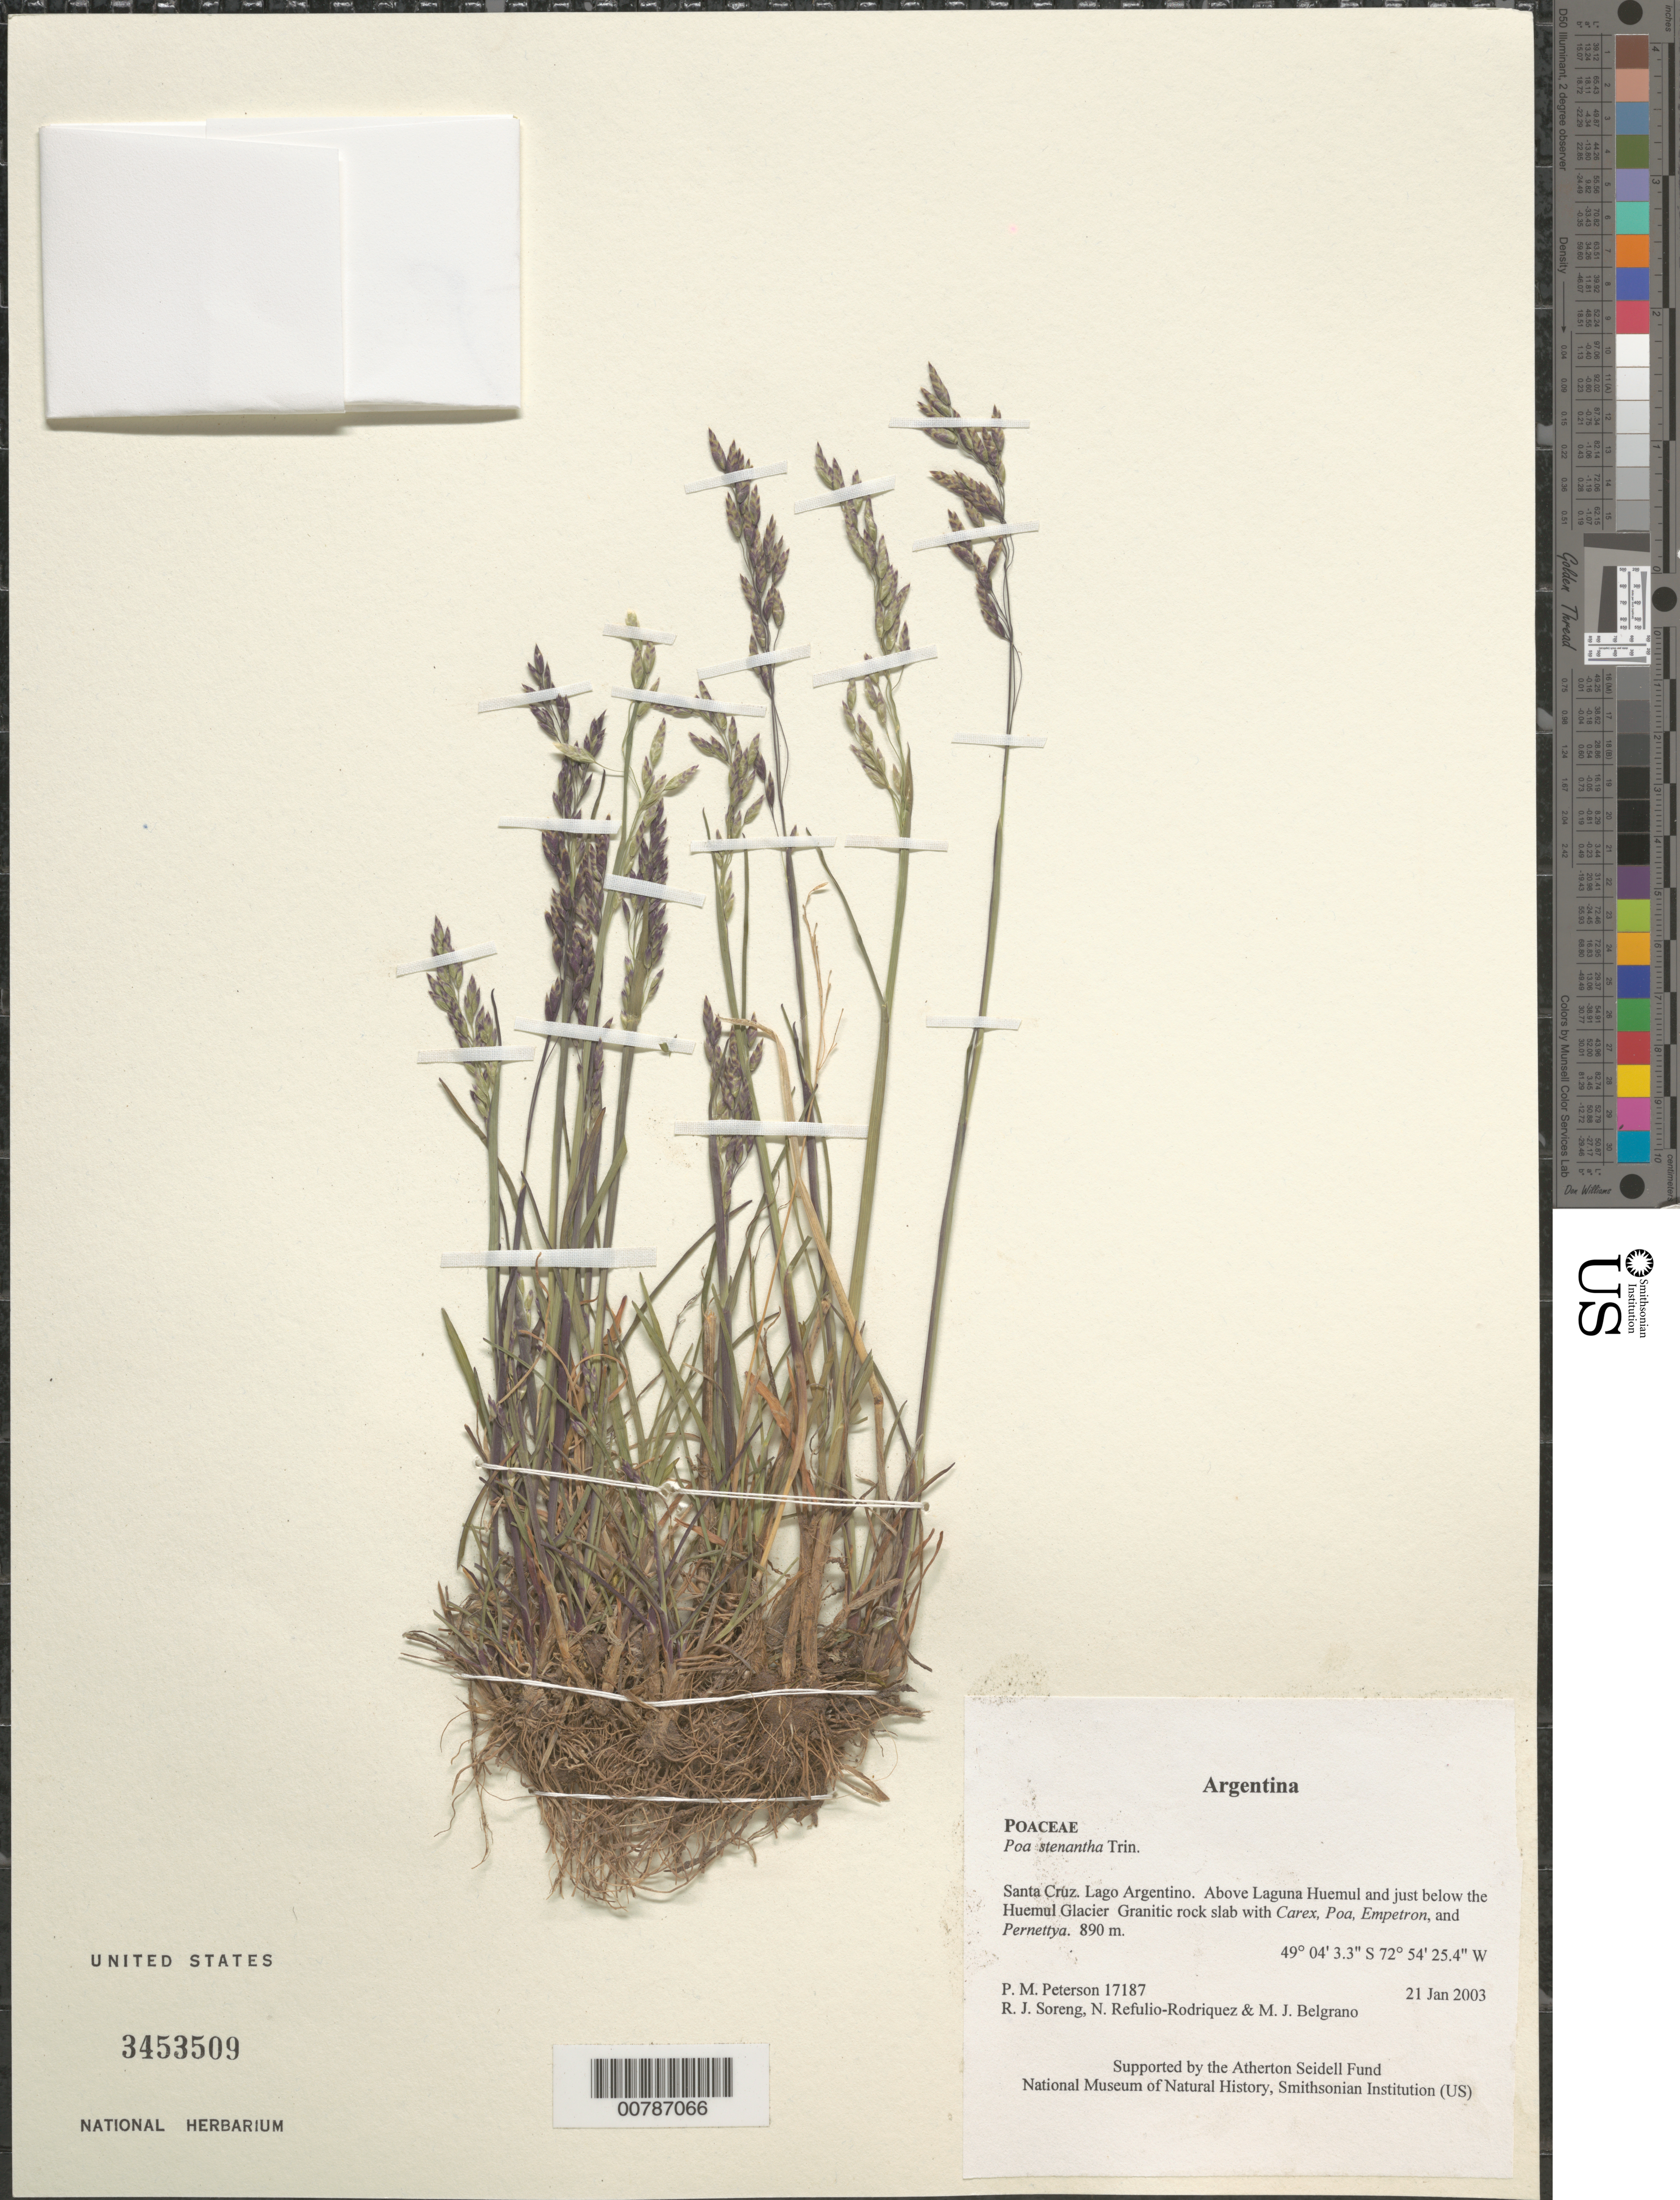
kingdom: Plantae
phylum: Tracheophyta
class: Liliopsida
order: Poales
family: Poaceae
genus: Poa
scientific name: Poa stenantha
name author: Trin.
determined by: Soreng, Robert J., Research Associate (BOT), Smithsonian Institution - National Museum of Natural History (UNITED STATES)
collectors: P. M. Peterson, R. J. Soreng, N. Refulio-Rodríguez & M. Belgrano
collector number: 17187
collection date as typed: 21 Jan 2003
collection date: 2003-01-21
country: Argentina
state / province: Santa Cruz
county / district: Lago Argentino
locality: Above Laguna Huemul and just below the Huemul Glacier Granitic rock slab with Carex, Poa, Empetron, and Pernettya.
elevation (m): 890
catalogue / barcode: US 3453509